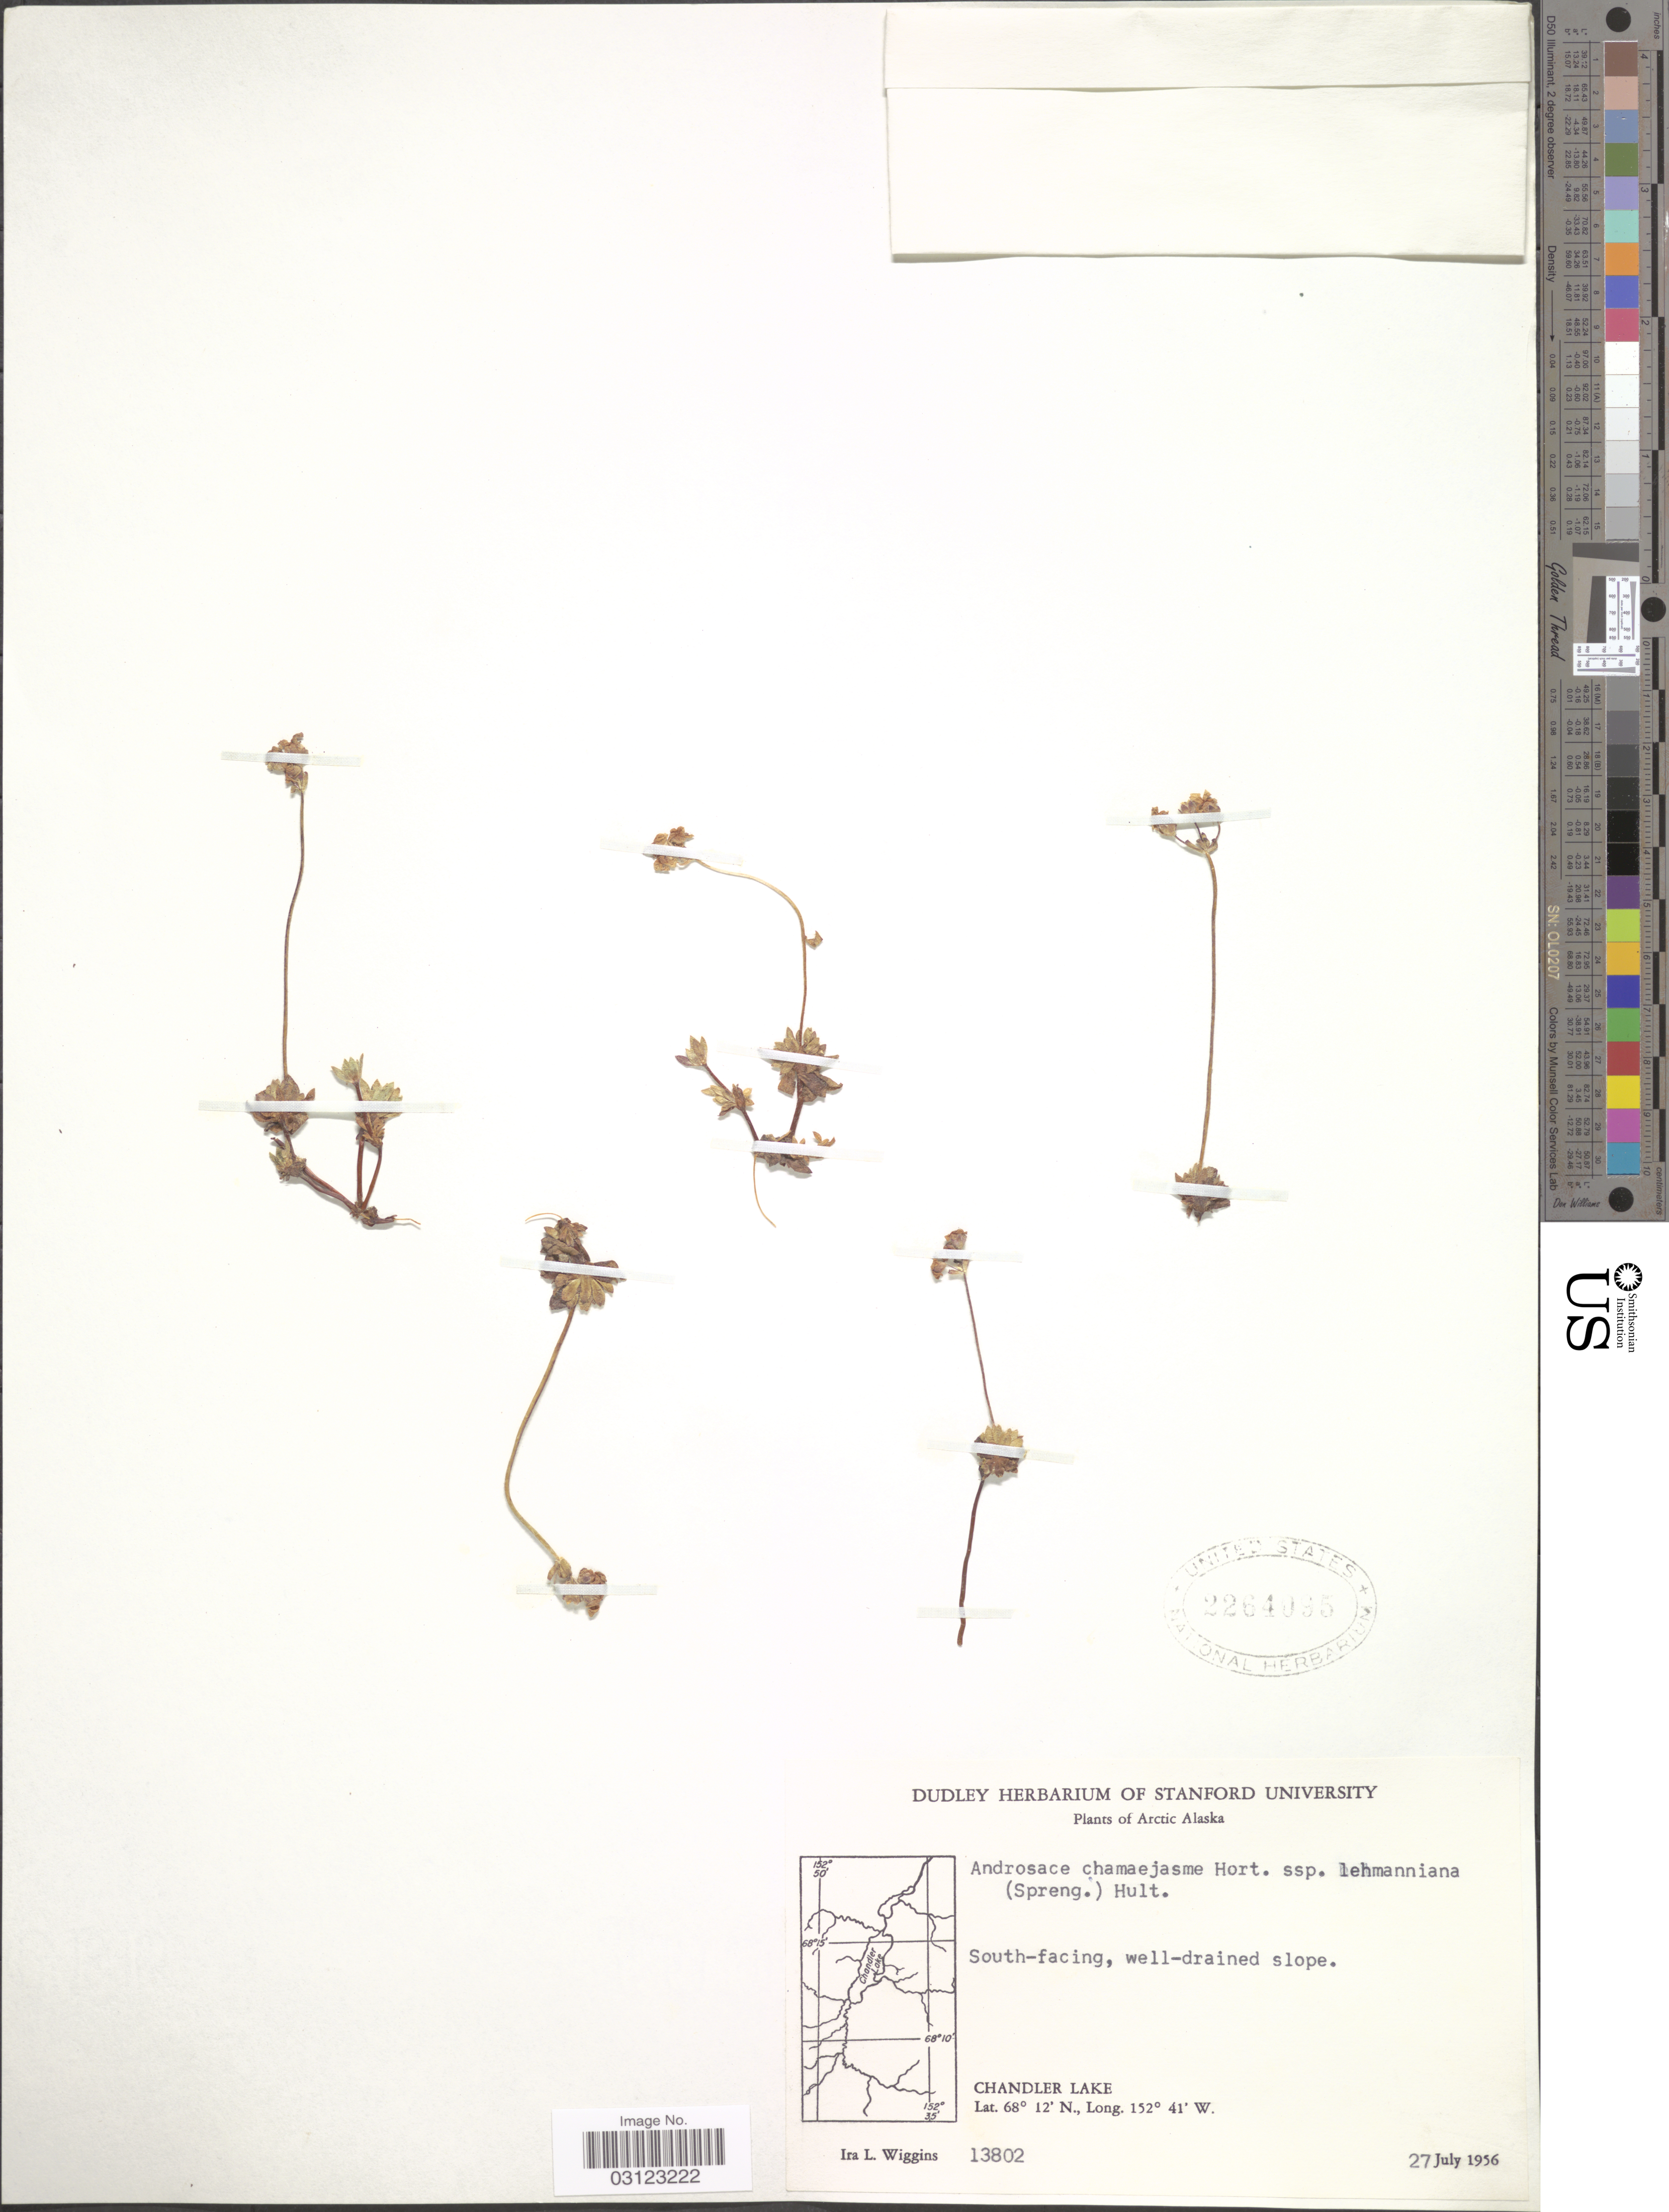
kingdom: Plantae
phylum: Tracheophyta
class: Magnoliopsida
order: Ericales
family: Primulaceae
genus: Androsace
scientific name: Androsace chamaejasme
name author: Wulfen ex Host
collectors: I. L. Wiggins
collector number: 13802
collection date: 1956-07-27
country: United States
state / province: Alaska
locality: Arctic Alaska. South-facing, well-drained slope. Chandler Lake.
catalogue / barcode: US 2264095